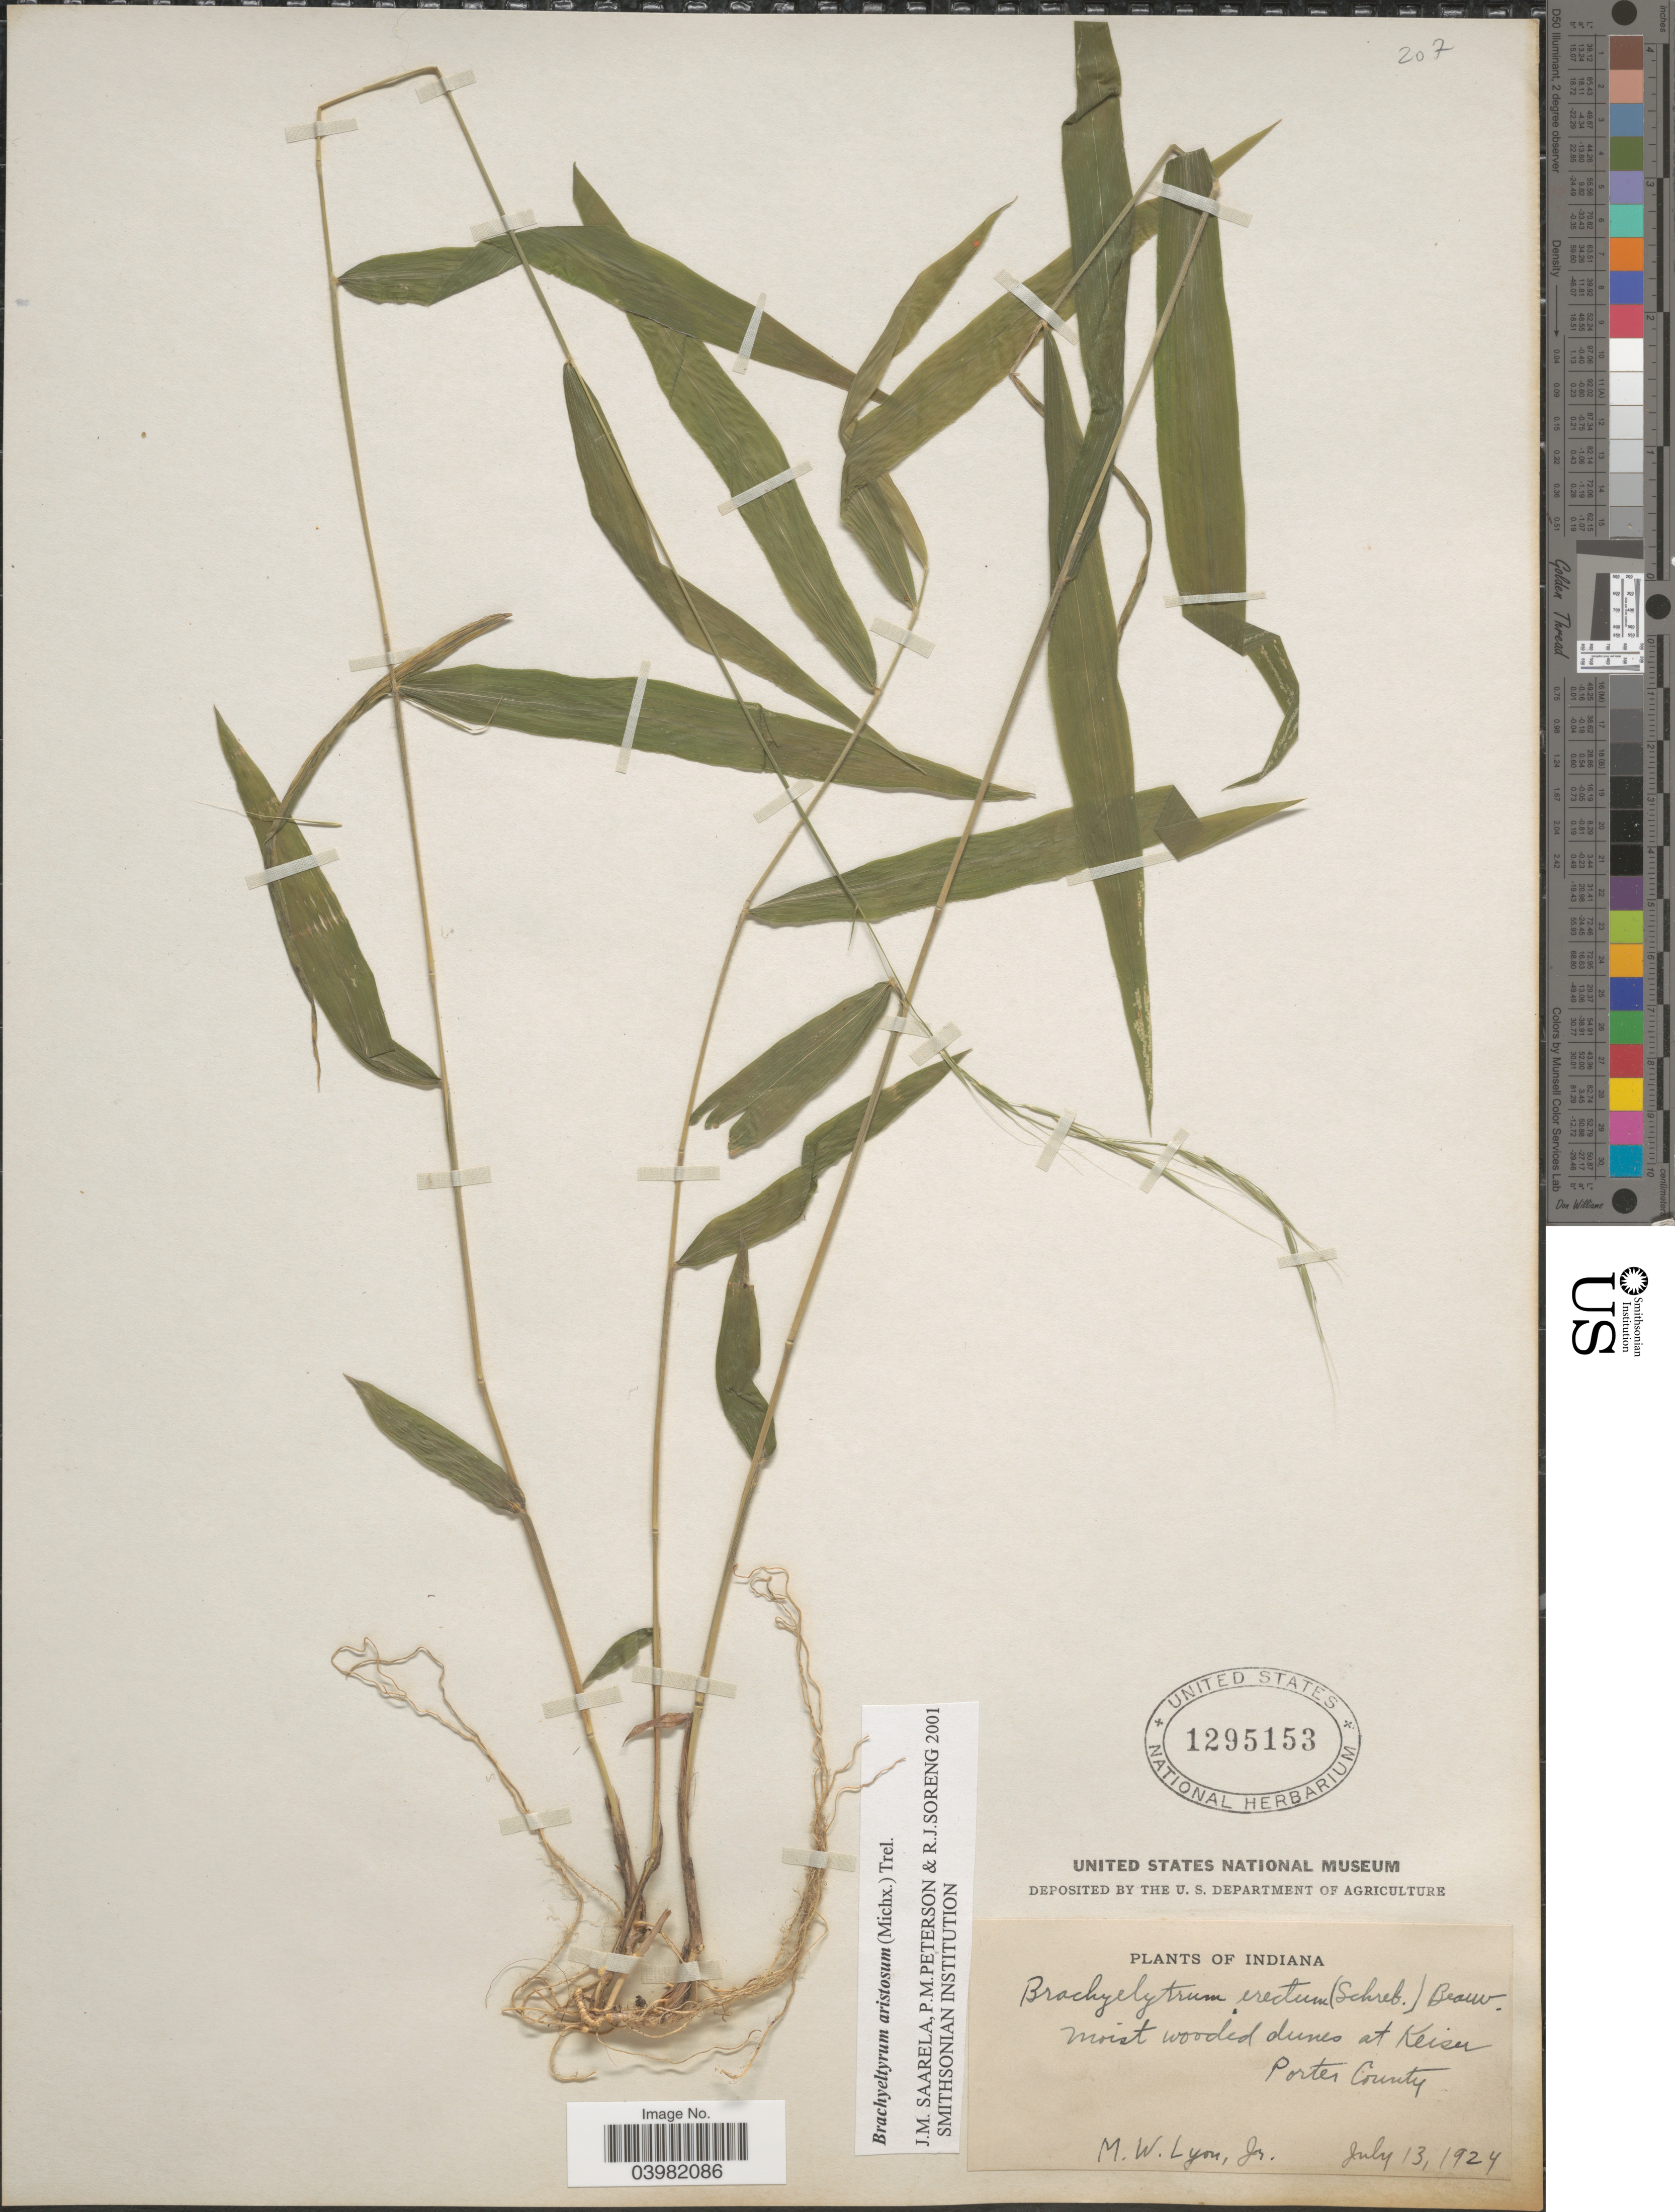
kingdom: Plantae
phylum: Tracheophyta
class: Liliopsida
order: Poales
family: Poaceae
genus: Brachyelytrum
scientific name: Brachyelytrum aristosum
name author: (Michx.) P. Beauv. ex Trel.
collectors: M. Lyon Jr.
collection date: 1924-07-13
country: United States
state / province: Indiana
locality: At Keiser Porter County.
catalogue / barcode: US 1295153